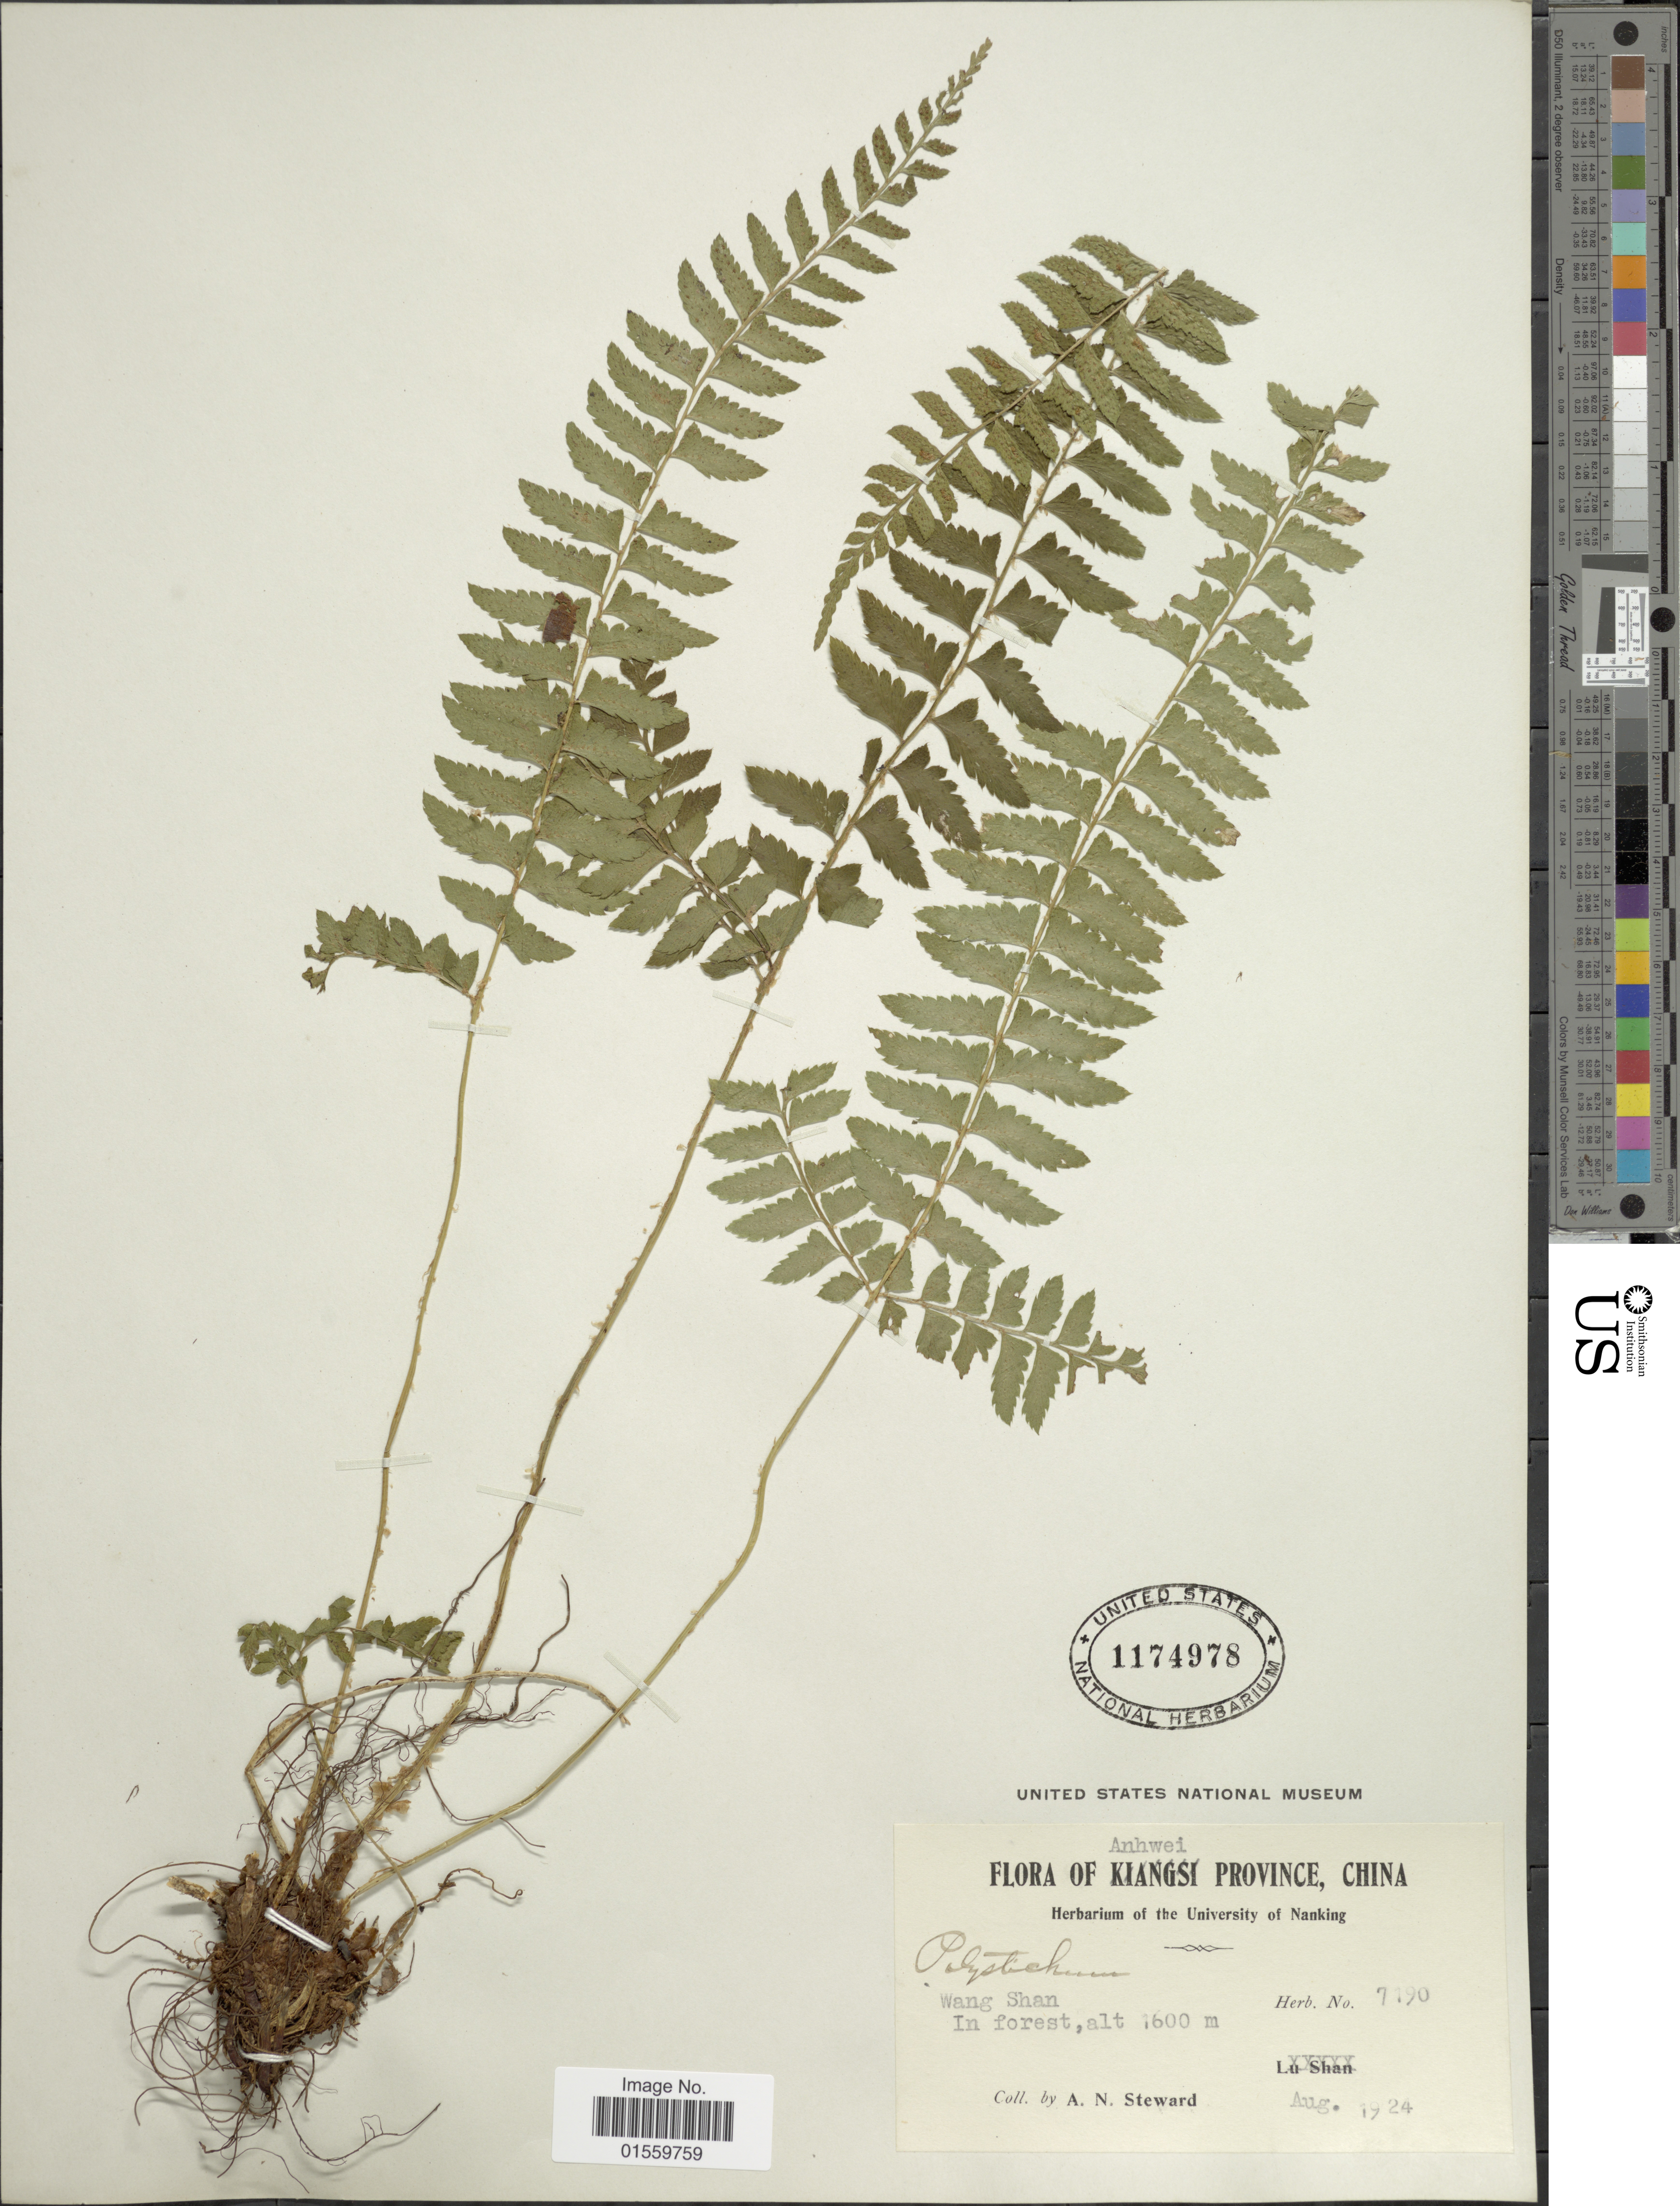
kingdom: Plantae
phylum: Tracheophyta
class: Polypodiopsida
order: Polypodiales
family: Dryopteridaceae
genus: Polystichum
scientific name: Polystichum tripteron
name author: (Kunze) C. Presl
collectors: A. N. Steward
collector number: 7190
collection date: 1924-08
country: China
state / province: Anhui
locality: Anhwei Province, Wang Shan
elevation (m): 1600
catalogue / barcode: US 1174978